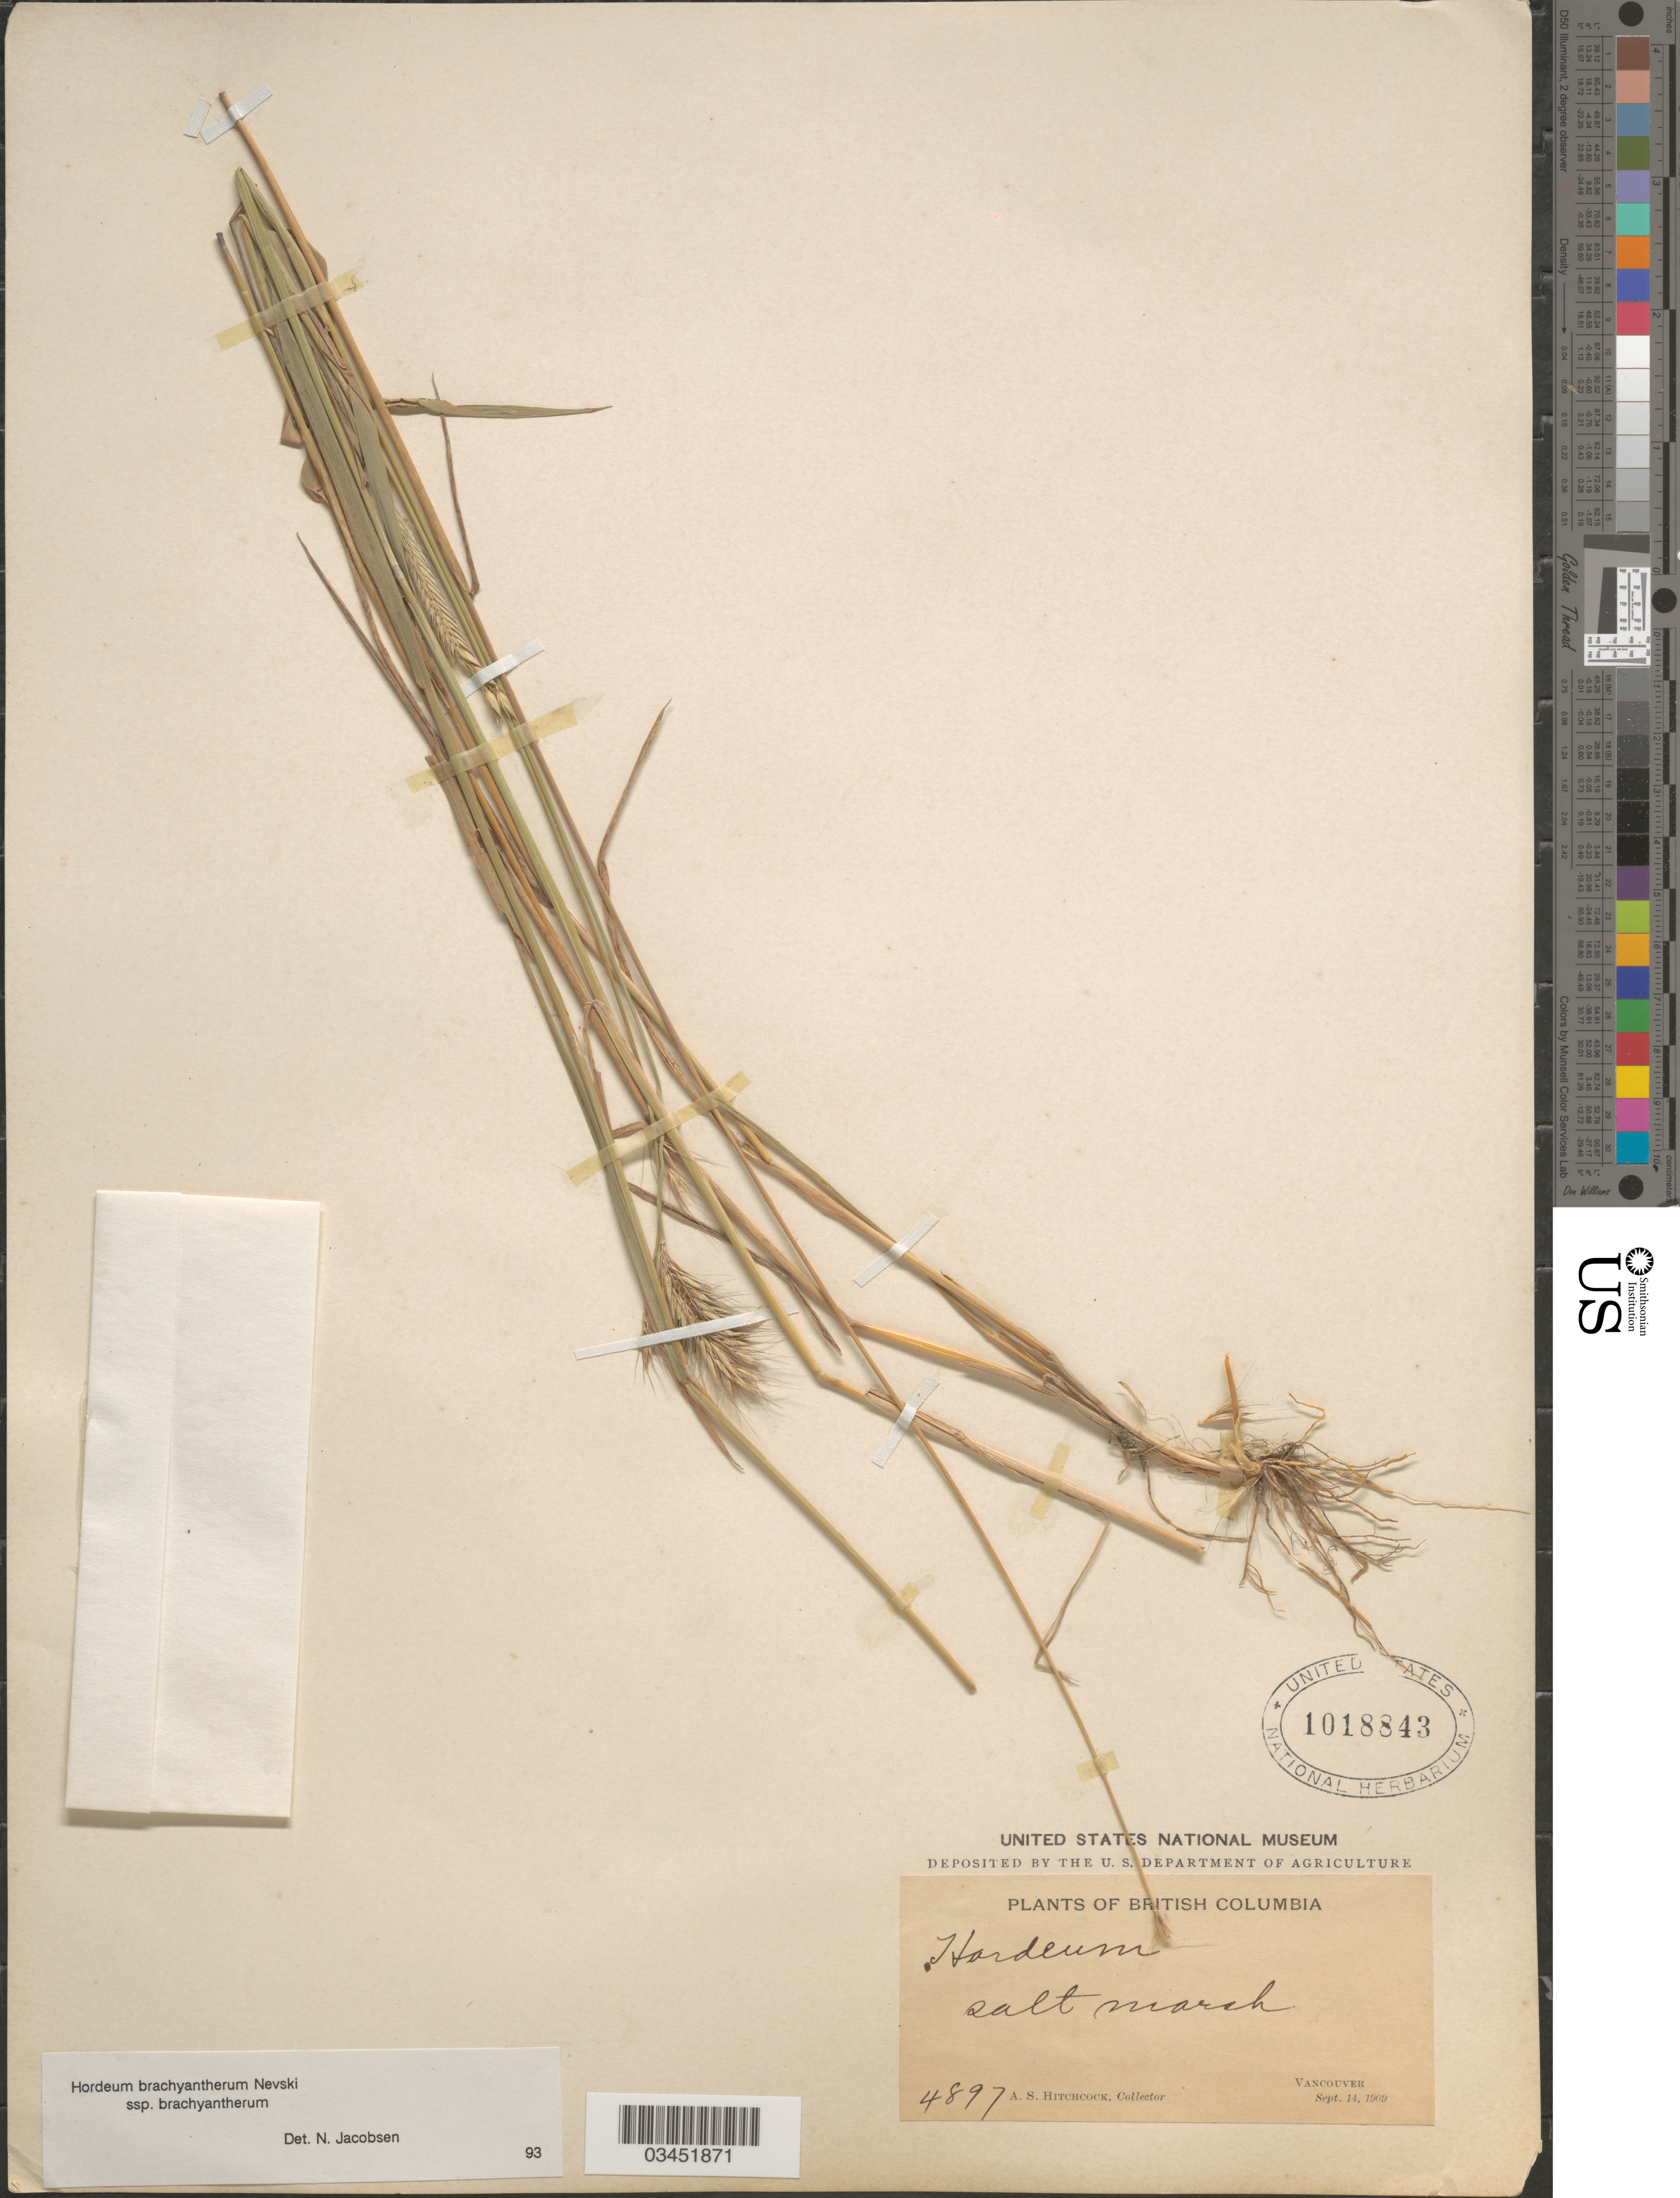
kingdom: Plantae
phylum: Tracheophyta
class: Liliopsida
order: Poales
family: Poaceae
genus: Hordeum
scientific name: Hordeum brachyantherum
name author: Nevski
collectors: A. S. Hitchcock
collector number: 4897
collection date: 1909-09-14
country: Canada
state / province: British Columbia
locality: Vancouver.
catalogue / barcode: US 1018843